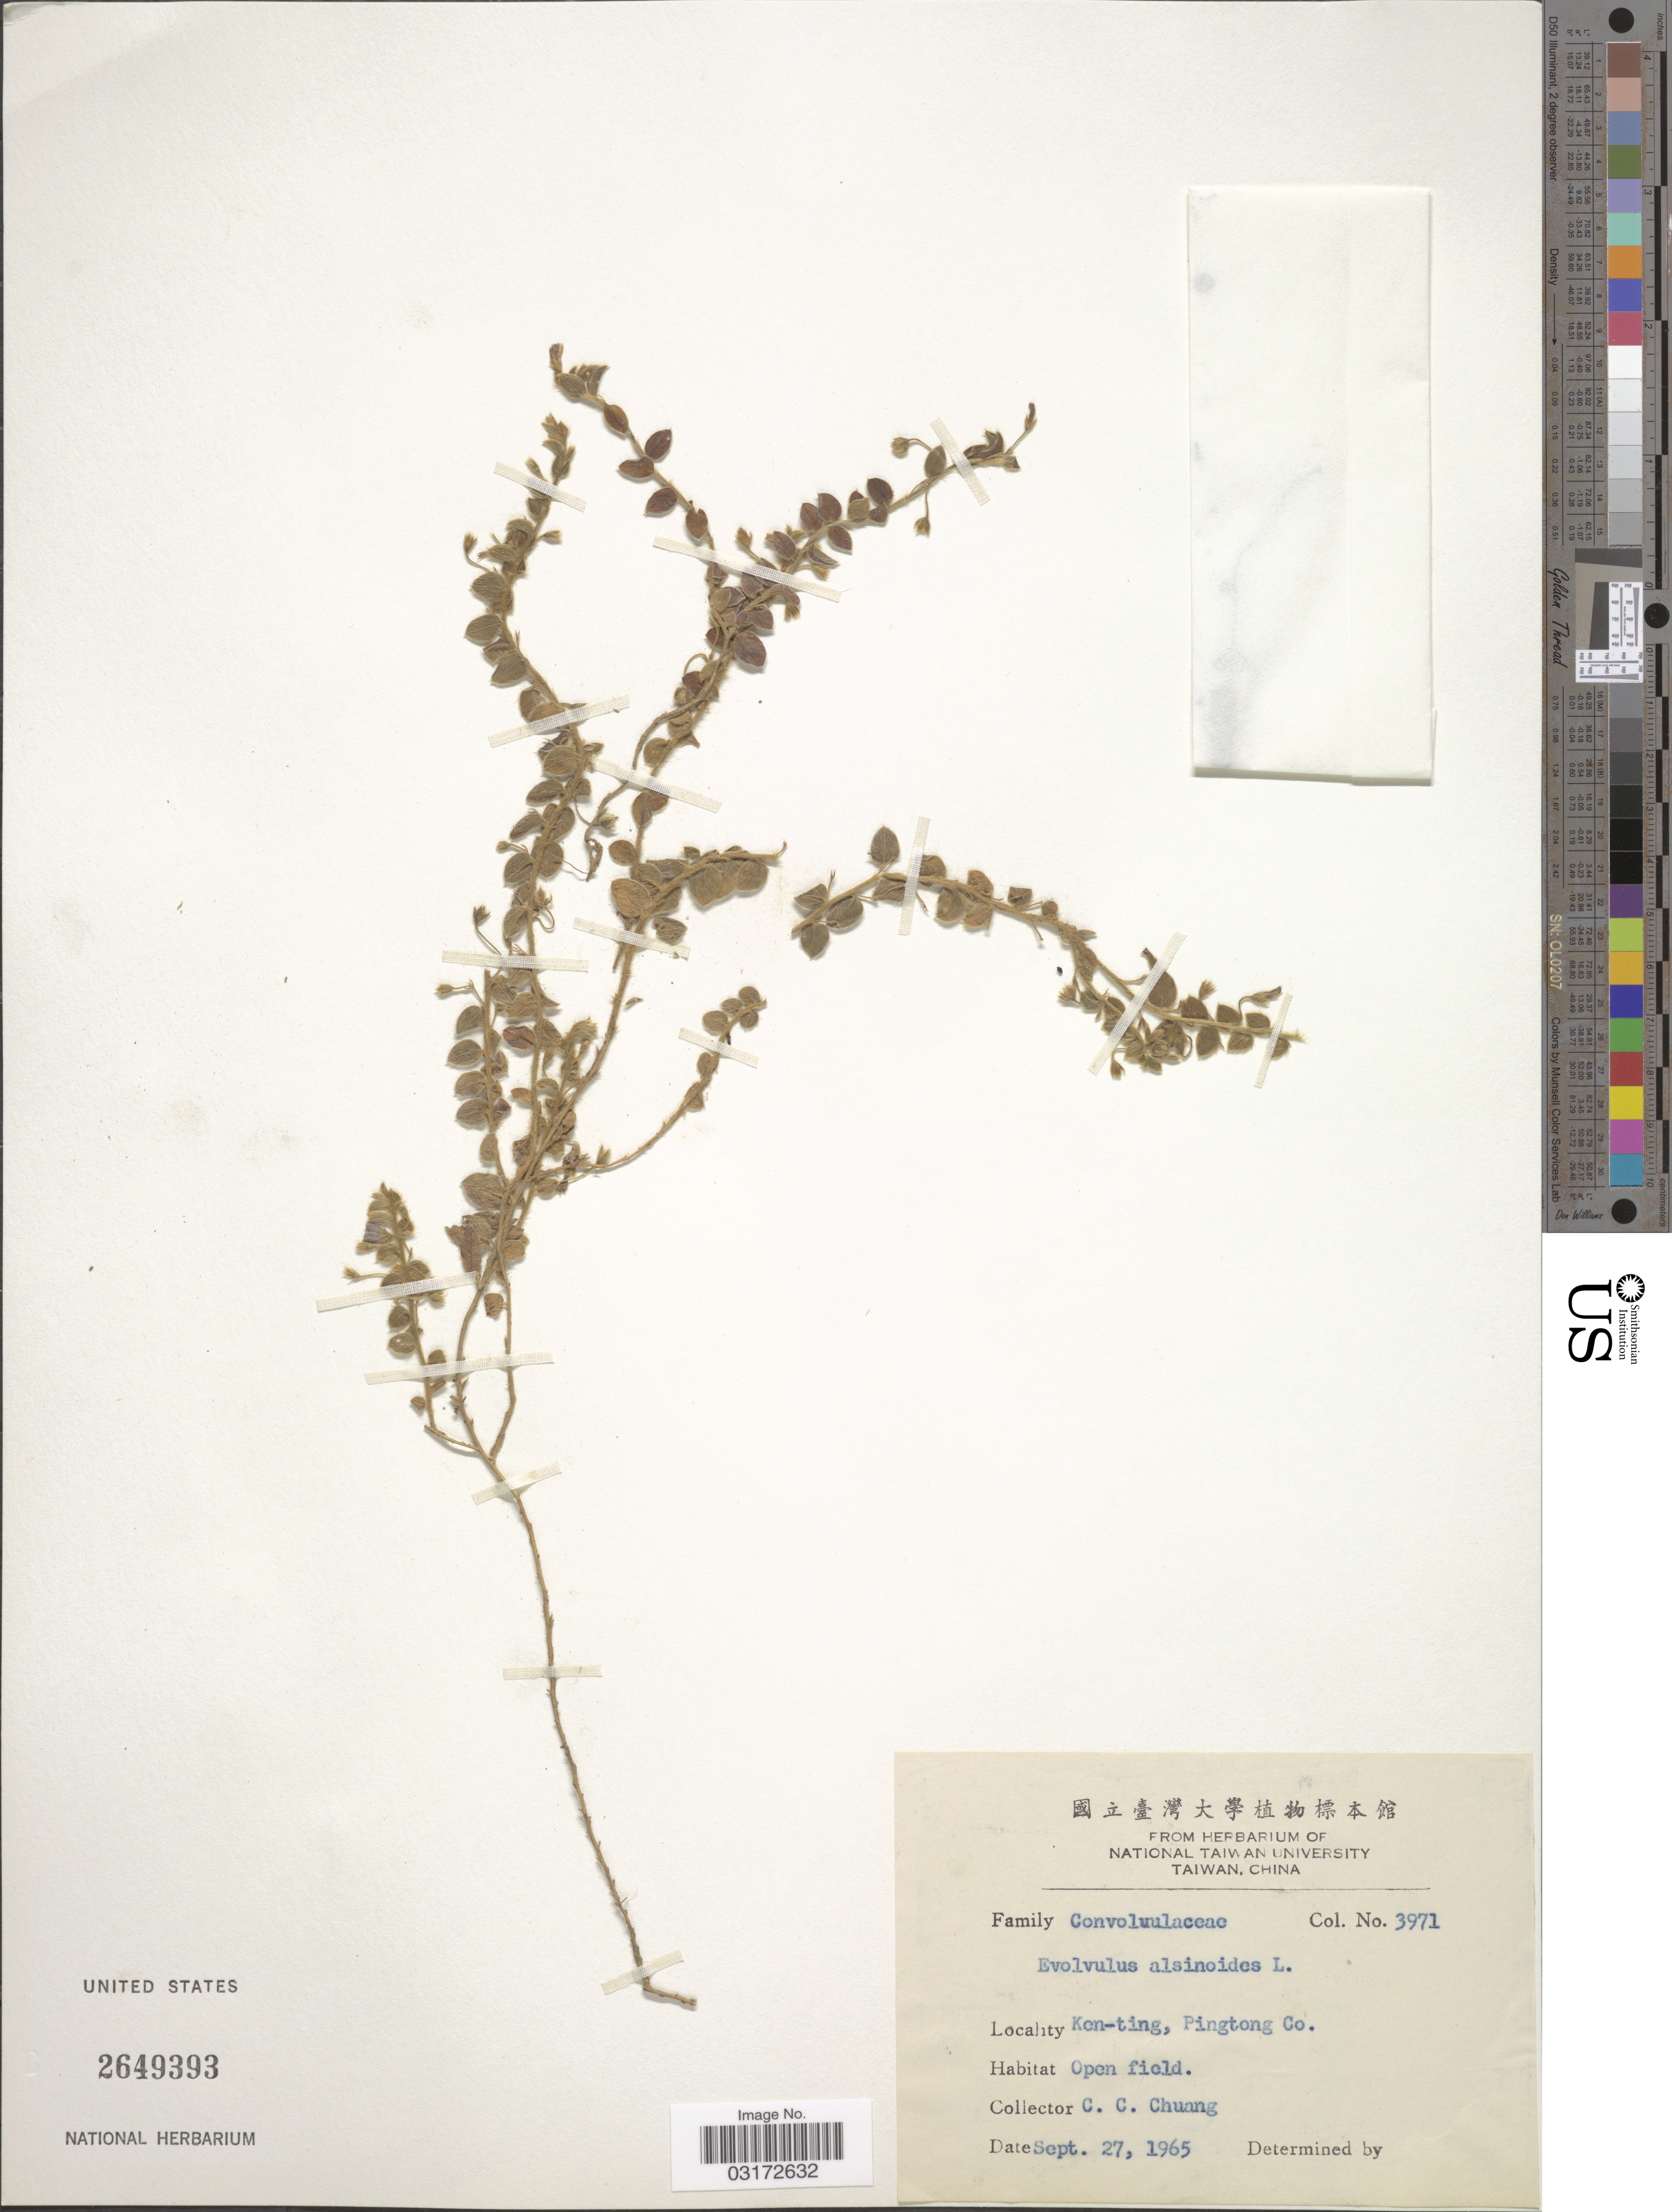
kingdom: Plantae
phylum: Tracheophyta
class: Magnoliopsida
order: Solanales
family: Convolvulaceae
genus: Evolvulus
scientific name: Evolvulus alsinoides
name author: (L.) L.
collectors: C. C. Chuang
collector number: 3971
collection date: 1965-09-27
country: Taiwan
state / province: Pingtung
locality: Ken-ting, Pingtong Co.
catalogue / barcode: US 2649393